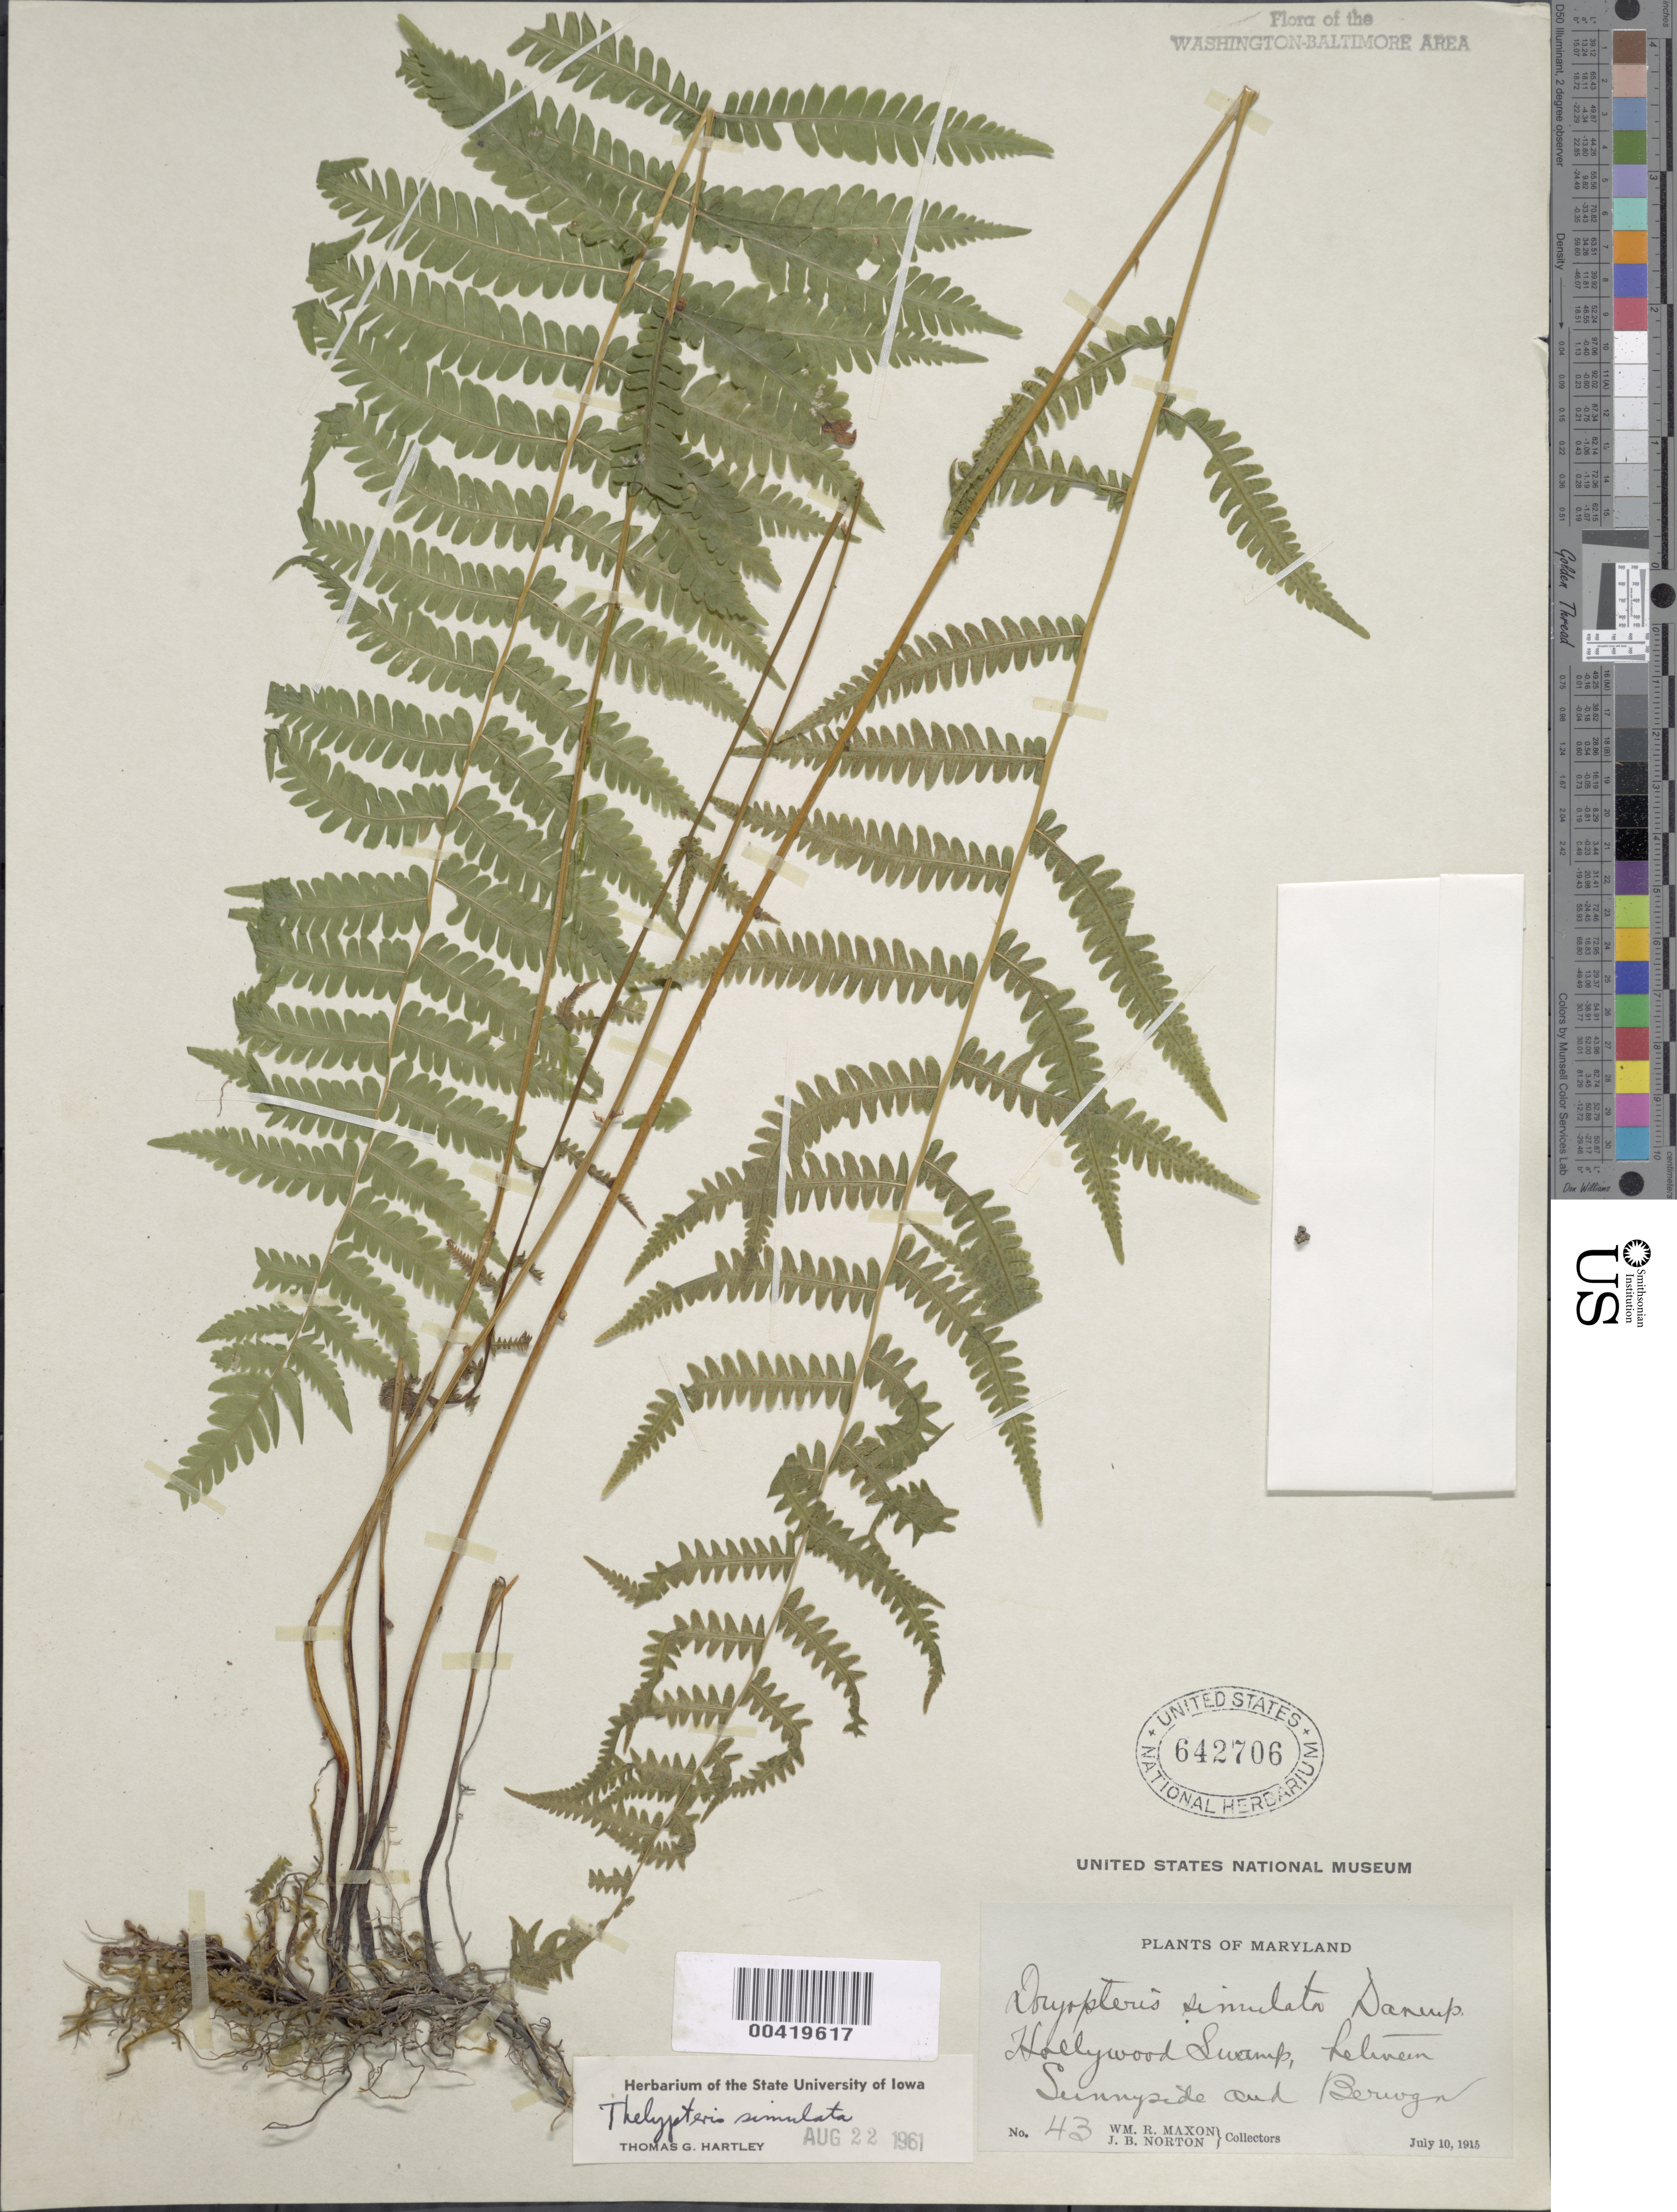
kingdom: Plantae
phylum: Tracheophyta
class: Polypodiopsida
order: Polypodiales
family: Thelypteridaceae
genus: Parathelypteris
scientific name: Parathelypteris simulata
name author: (Davenp.) Holttum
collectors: W. R. Maxon & J. Norton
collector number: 43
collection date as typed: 10 Jul 1915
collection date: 1915-07-10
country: United States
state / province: Maryland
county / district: Prince George's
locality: Hollywood Swamp, between Sunnyside and Berwyn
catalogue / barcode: US 642706